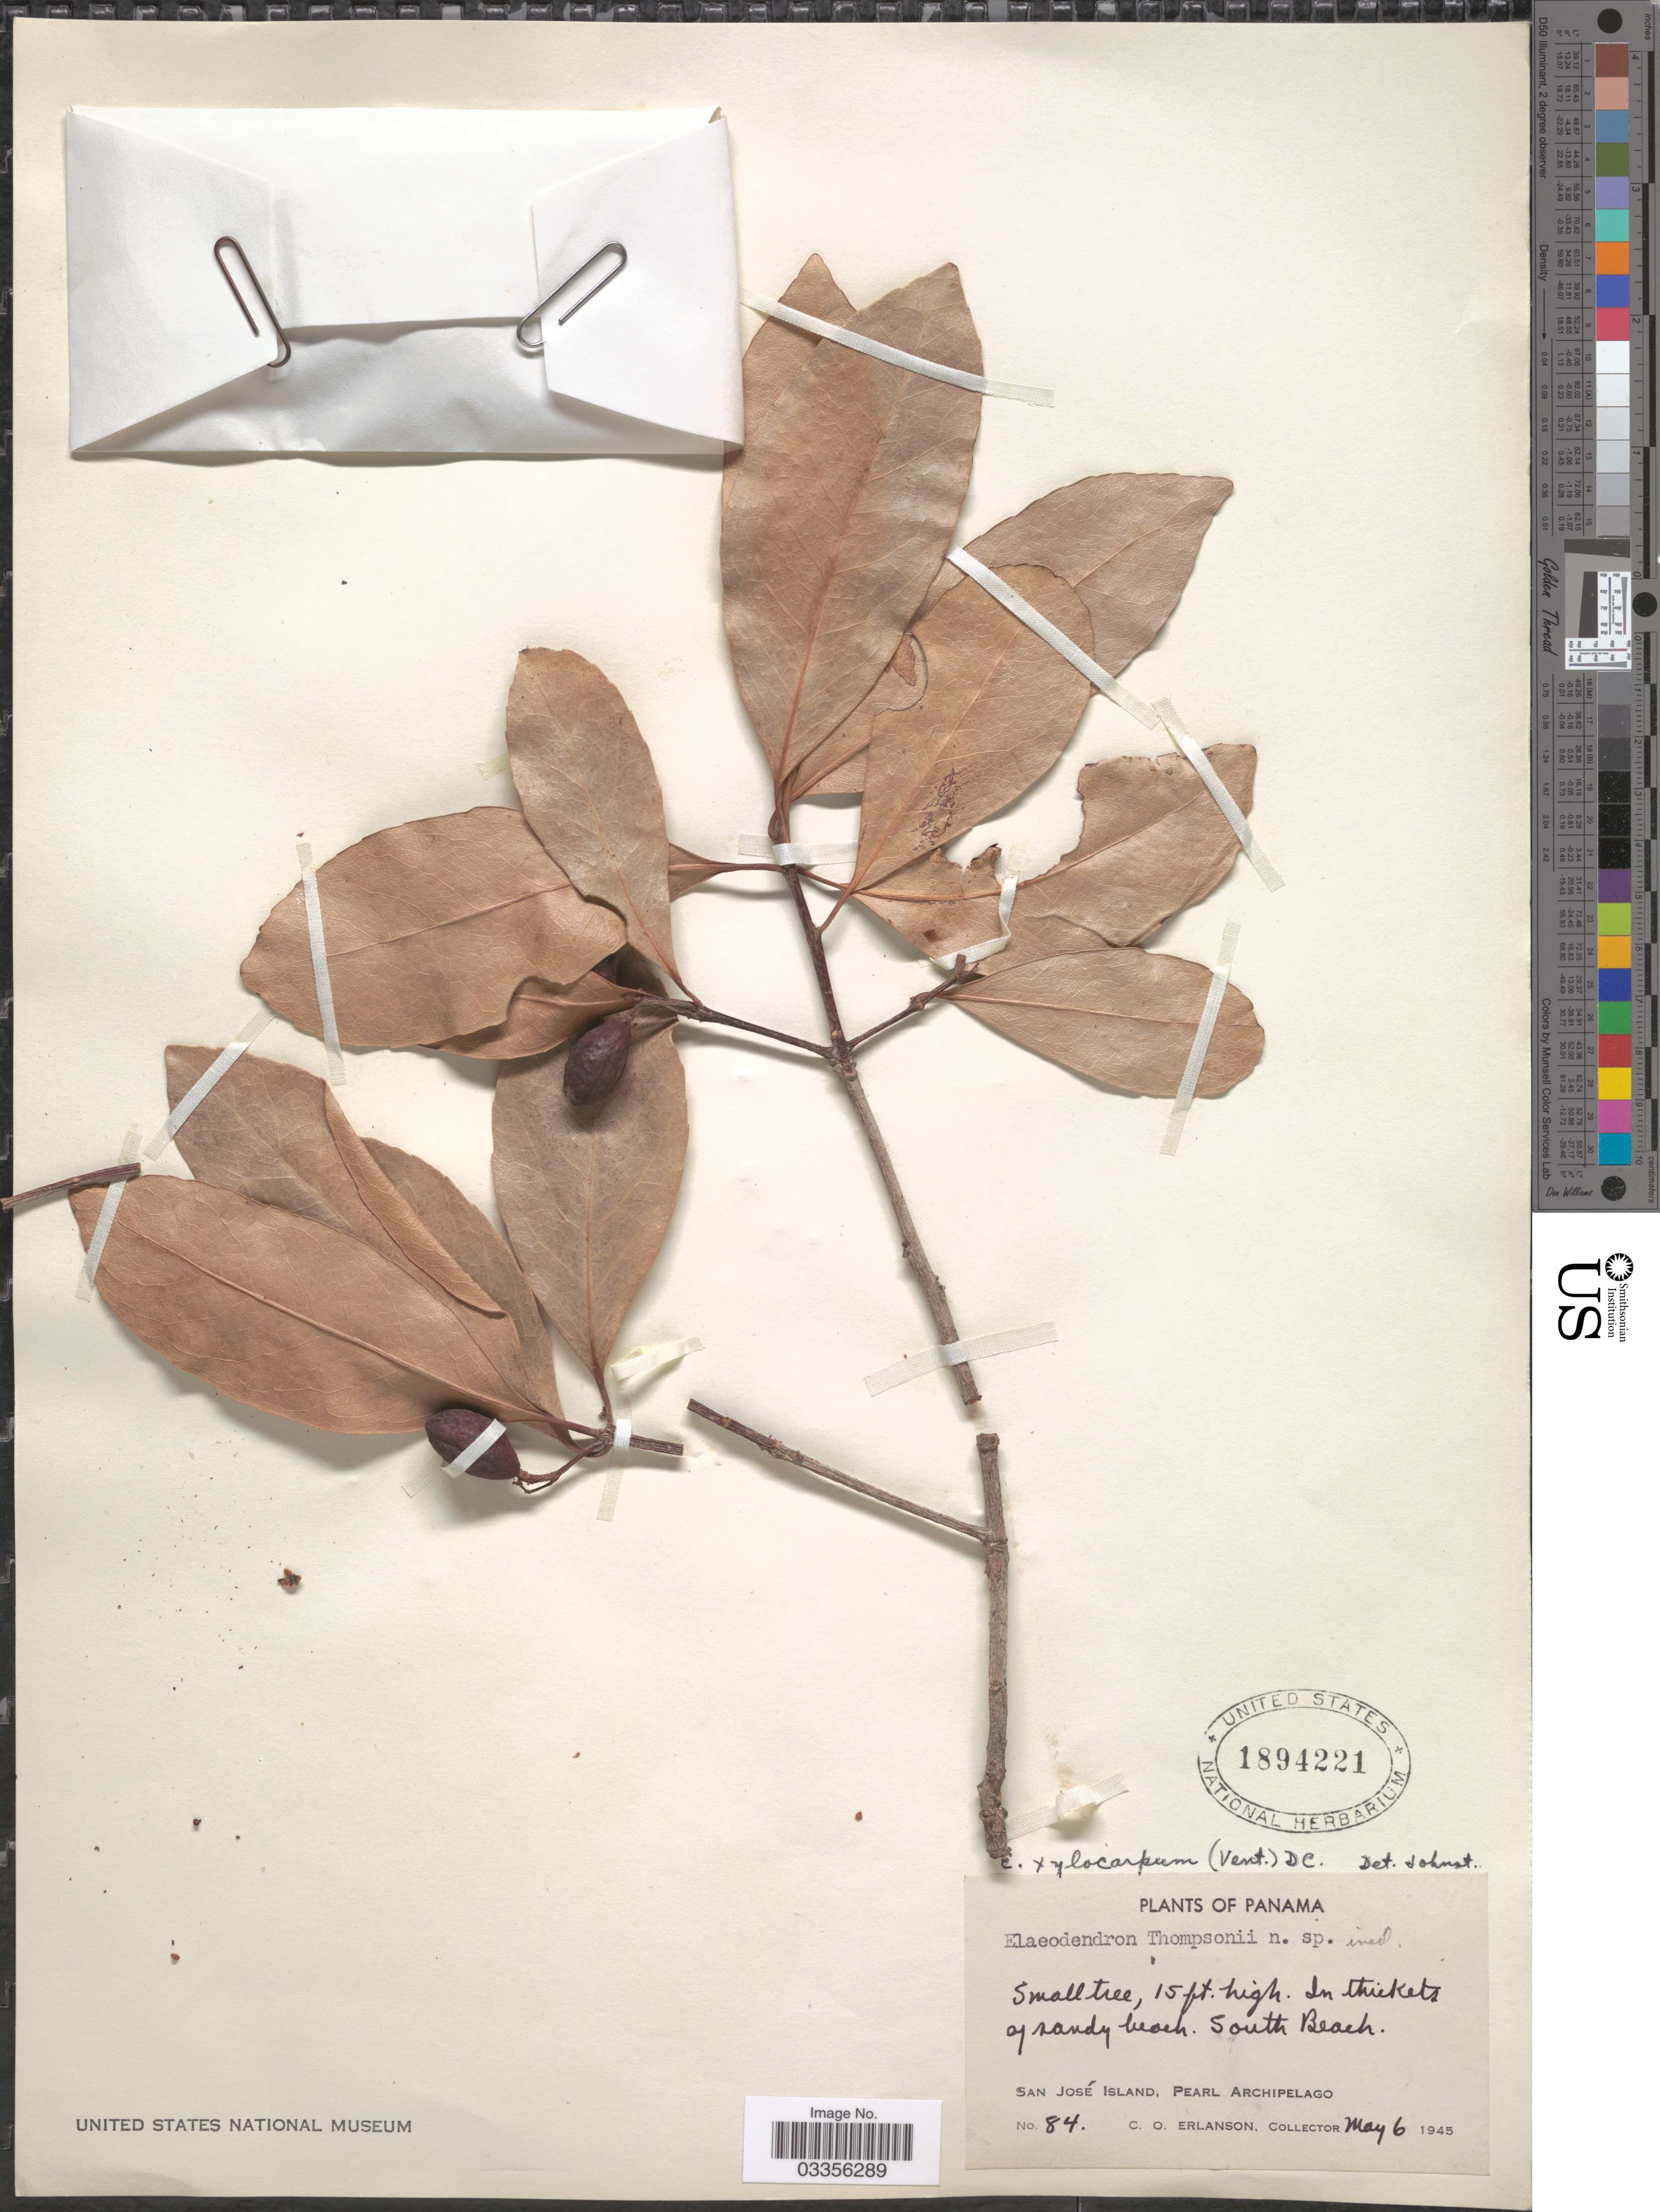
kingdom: Plantae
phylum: Tracheophyta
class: Magnoliopsida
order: Celastrales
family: Celastraceae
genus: Elaeodendron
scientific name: Elaeodendron xylocarpum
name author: (Vent.) DC.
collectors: C. O. Erlanson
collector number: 84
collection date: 1945-05-06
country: Panama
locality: South Beach. San José Island, Pearl Archipelago.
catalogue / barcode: US 1894221